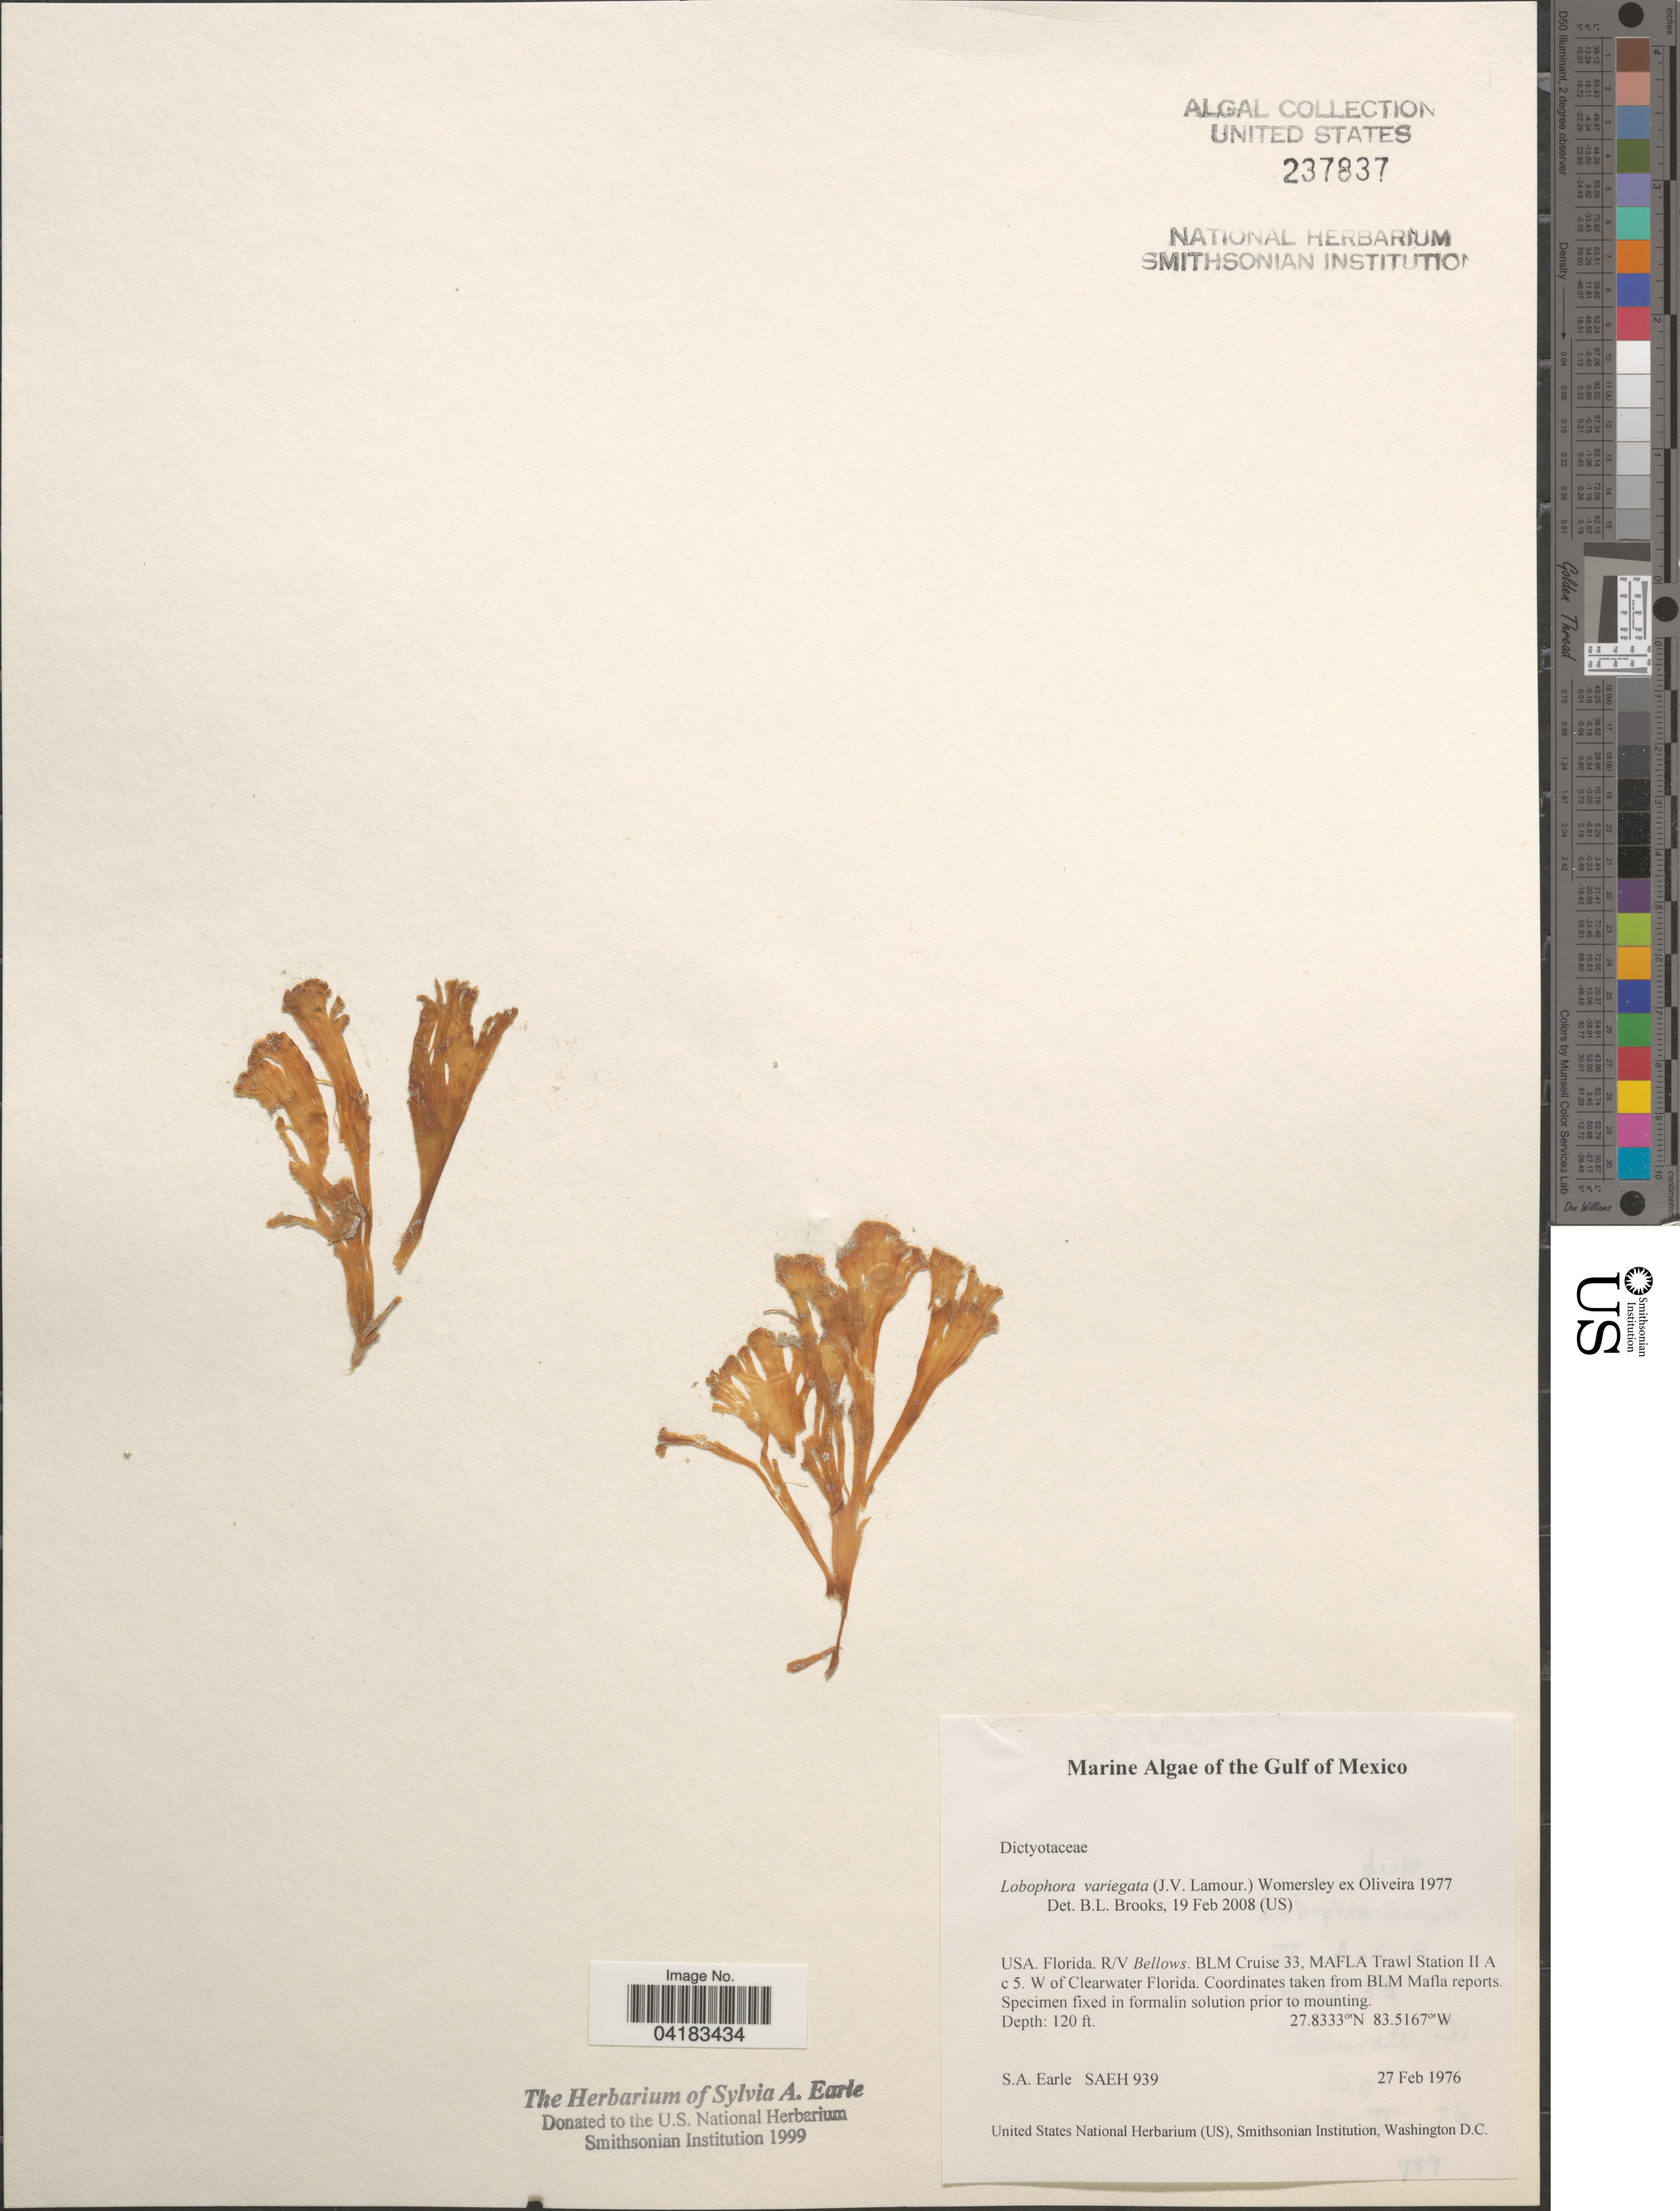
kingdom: Chromista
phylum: Ochrophyta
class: Phaeophyceae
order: Dictyotales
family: Dictyotaceae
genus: Lobophora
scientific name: Lobophora variegata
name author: (J.V.Lamouroux) Womersley & E.C. Oliveira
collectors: S. A. Earle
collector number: SAEH939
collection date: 1976-02-27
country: United States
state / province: Florida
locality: The Gulf of Mexico. R/V Bellows. BLM Cruise 37, MAFLA Trawl Station II A c 5. W of Clearwater Florida.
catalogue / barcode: US 237837